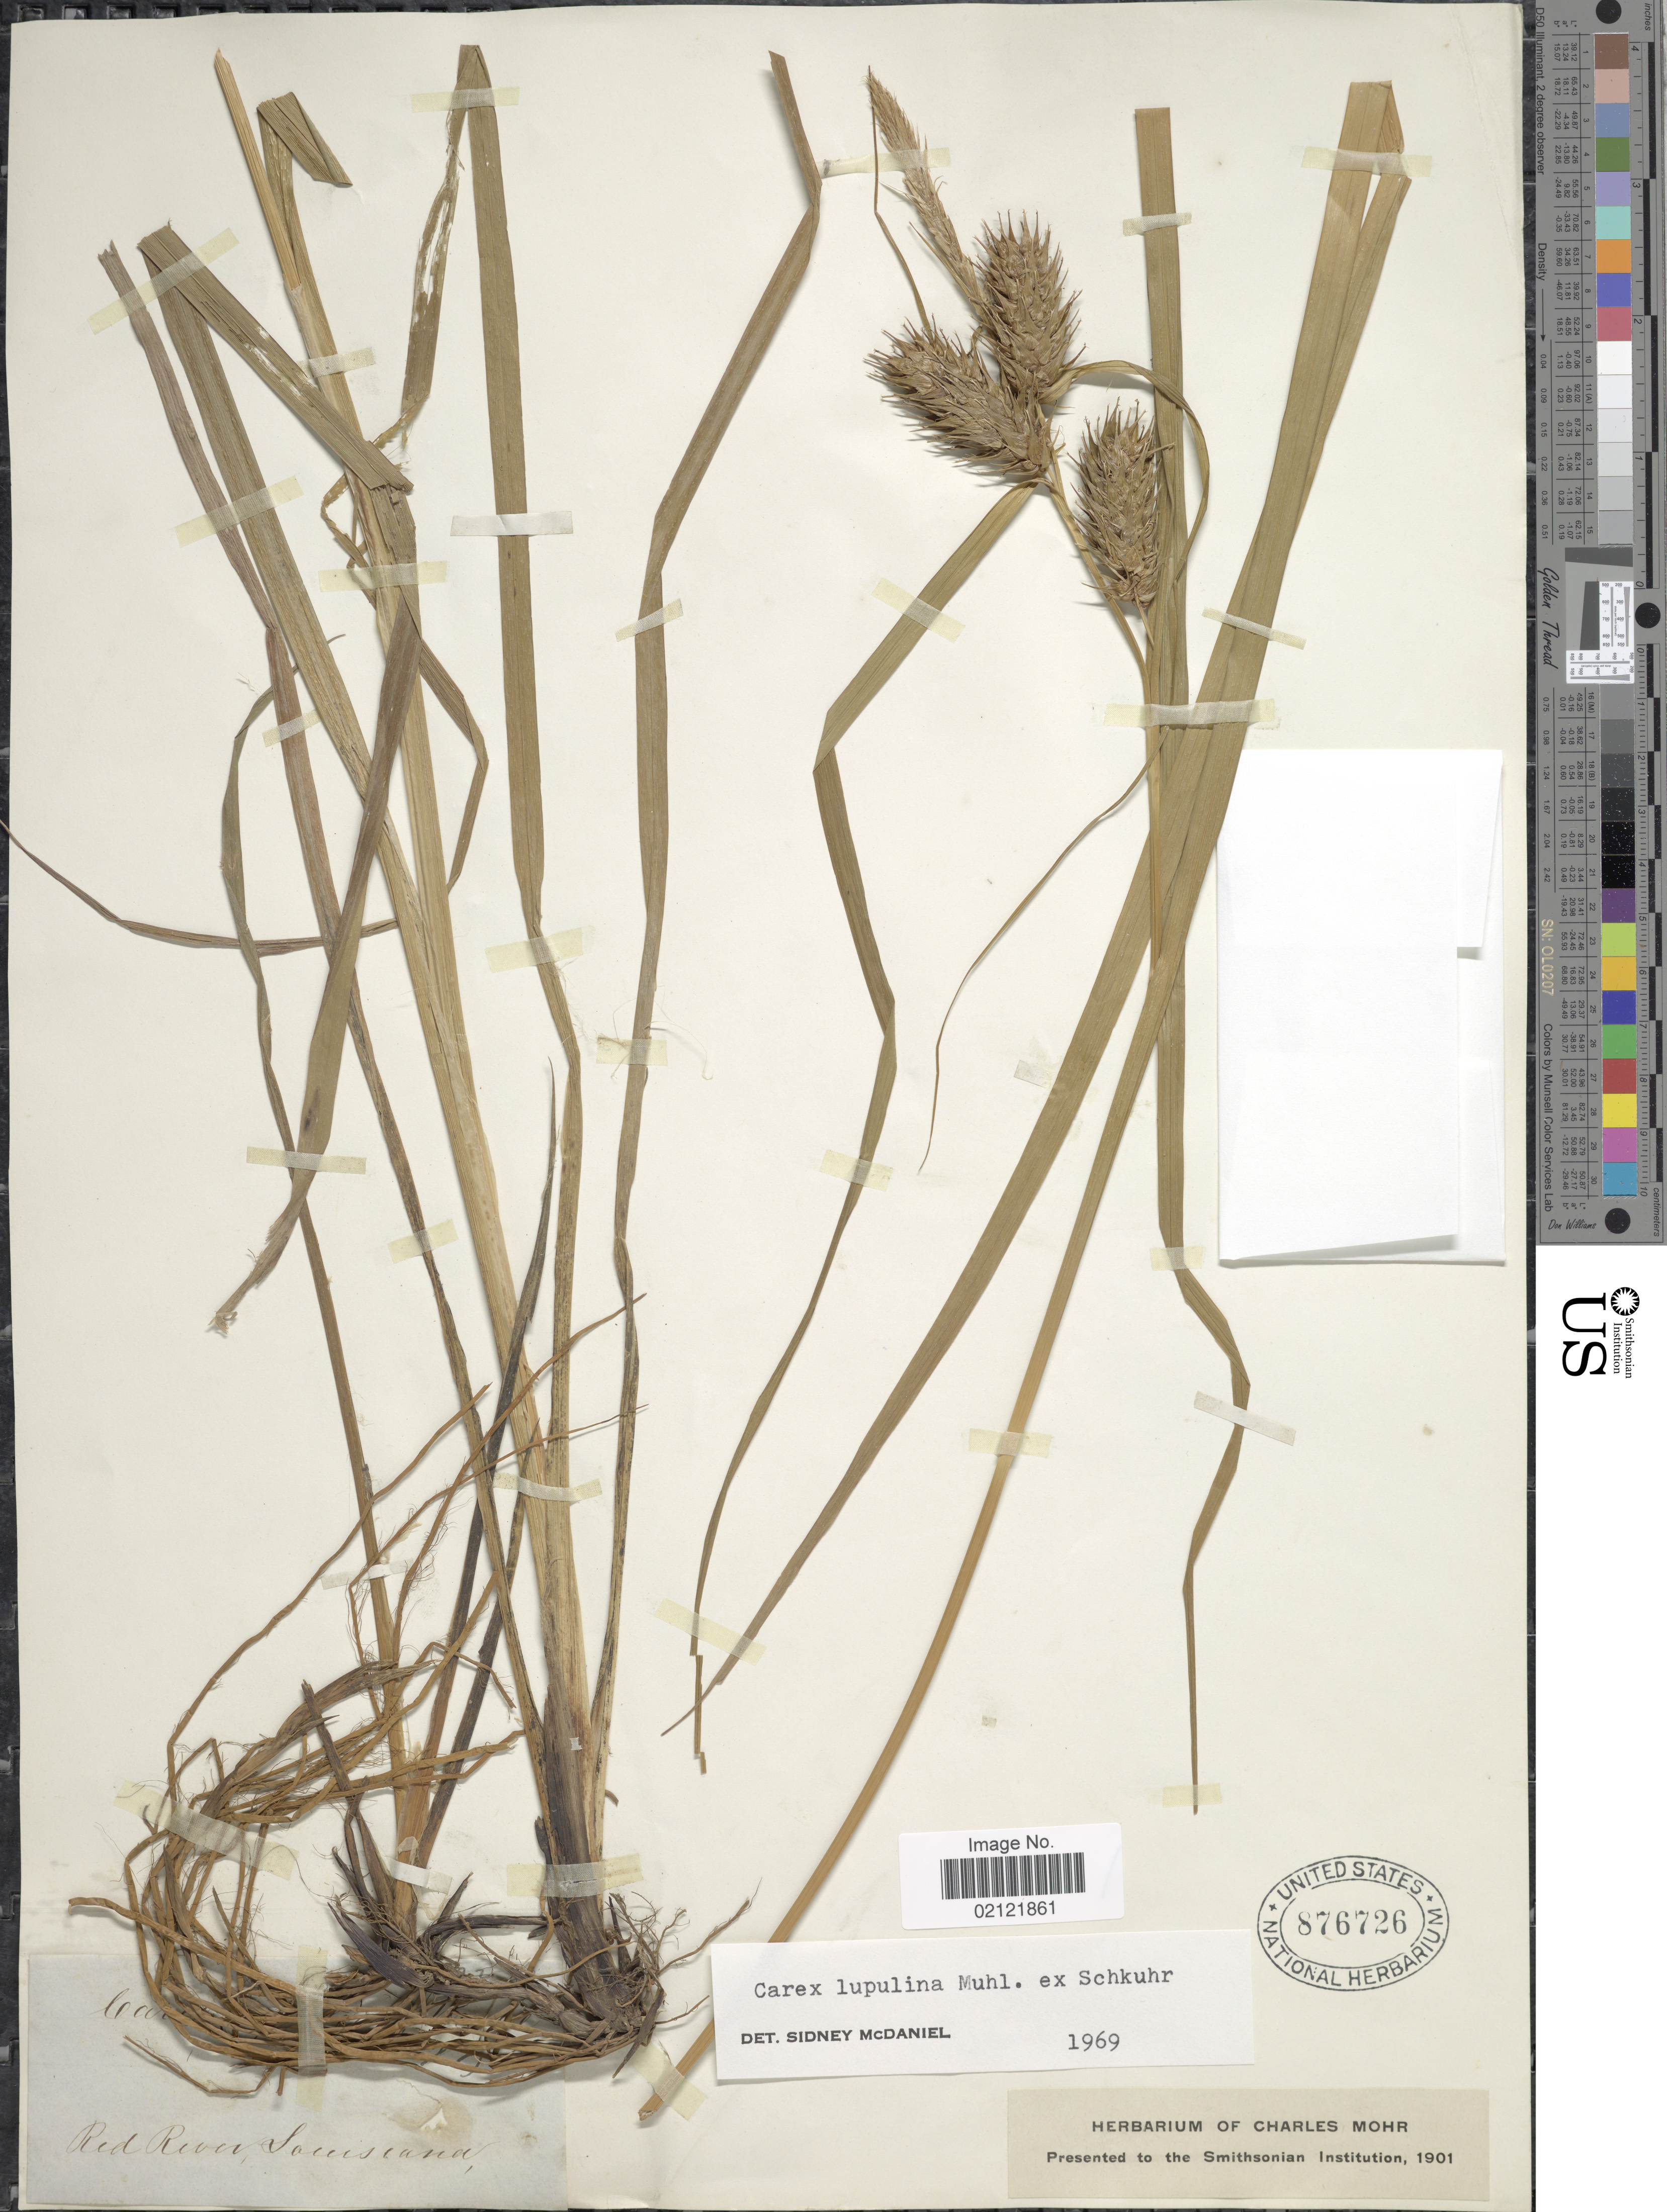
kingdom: Plantae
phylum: Tracheophyta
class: Liliopsida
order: Poales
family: Cyperaceae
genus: Carex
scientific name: Carex lupulina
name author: Muhl. ex Willd.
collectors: ex herb. Charles Mohr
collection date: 1901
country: United States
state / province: Louisiana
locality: Red River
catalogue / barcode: US 876726